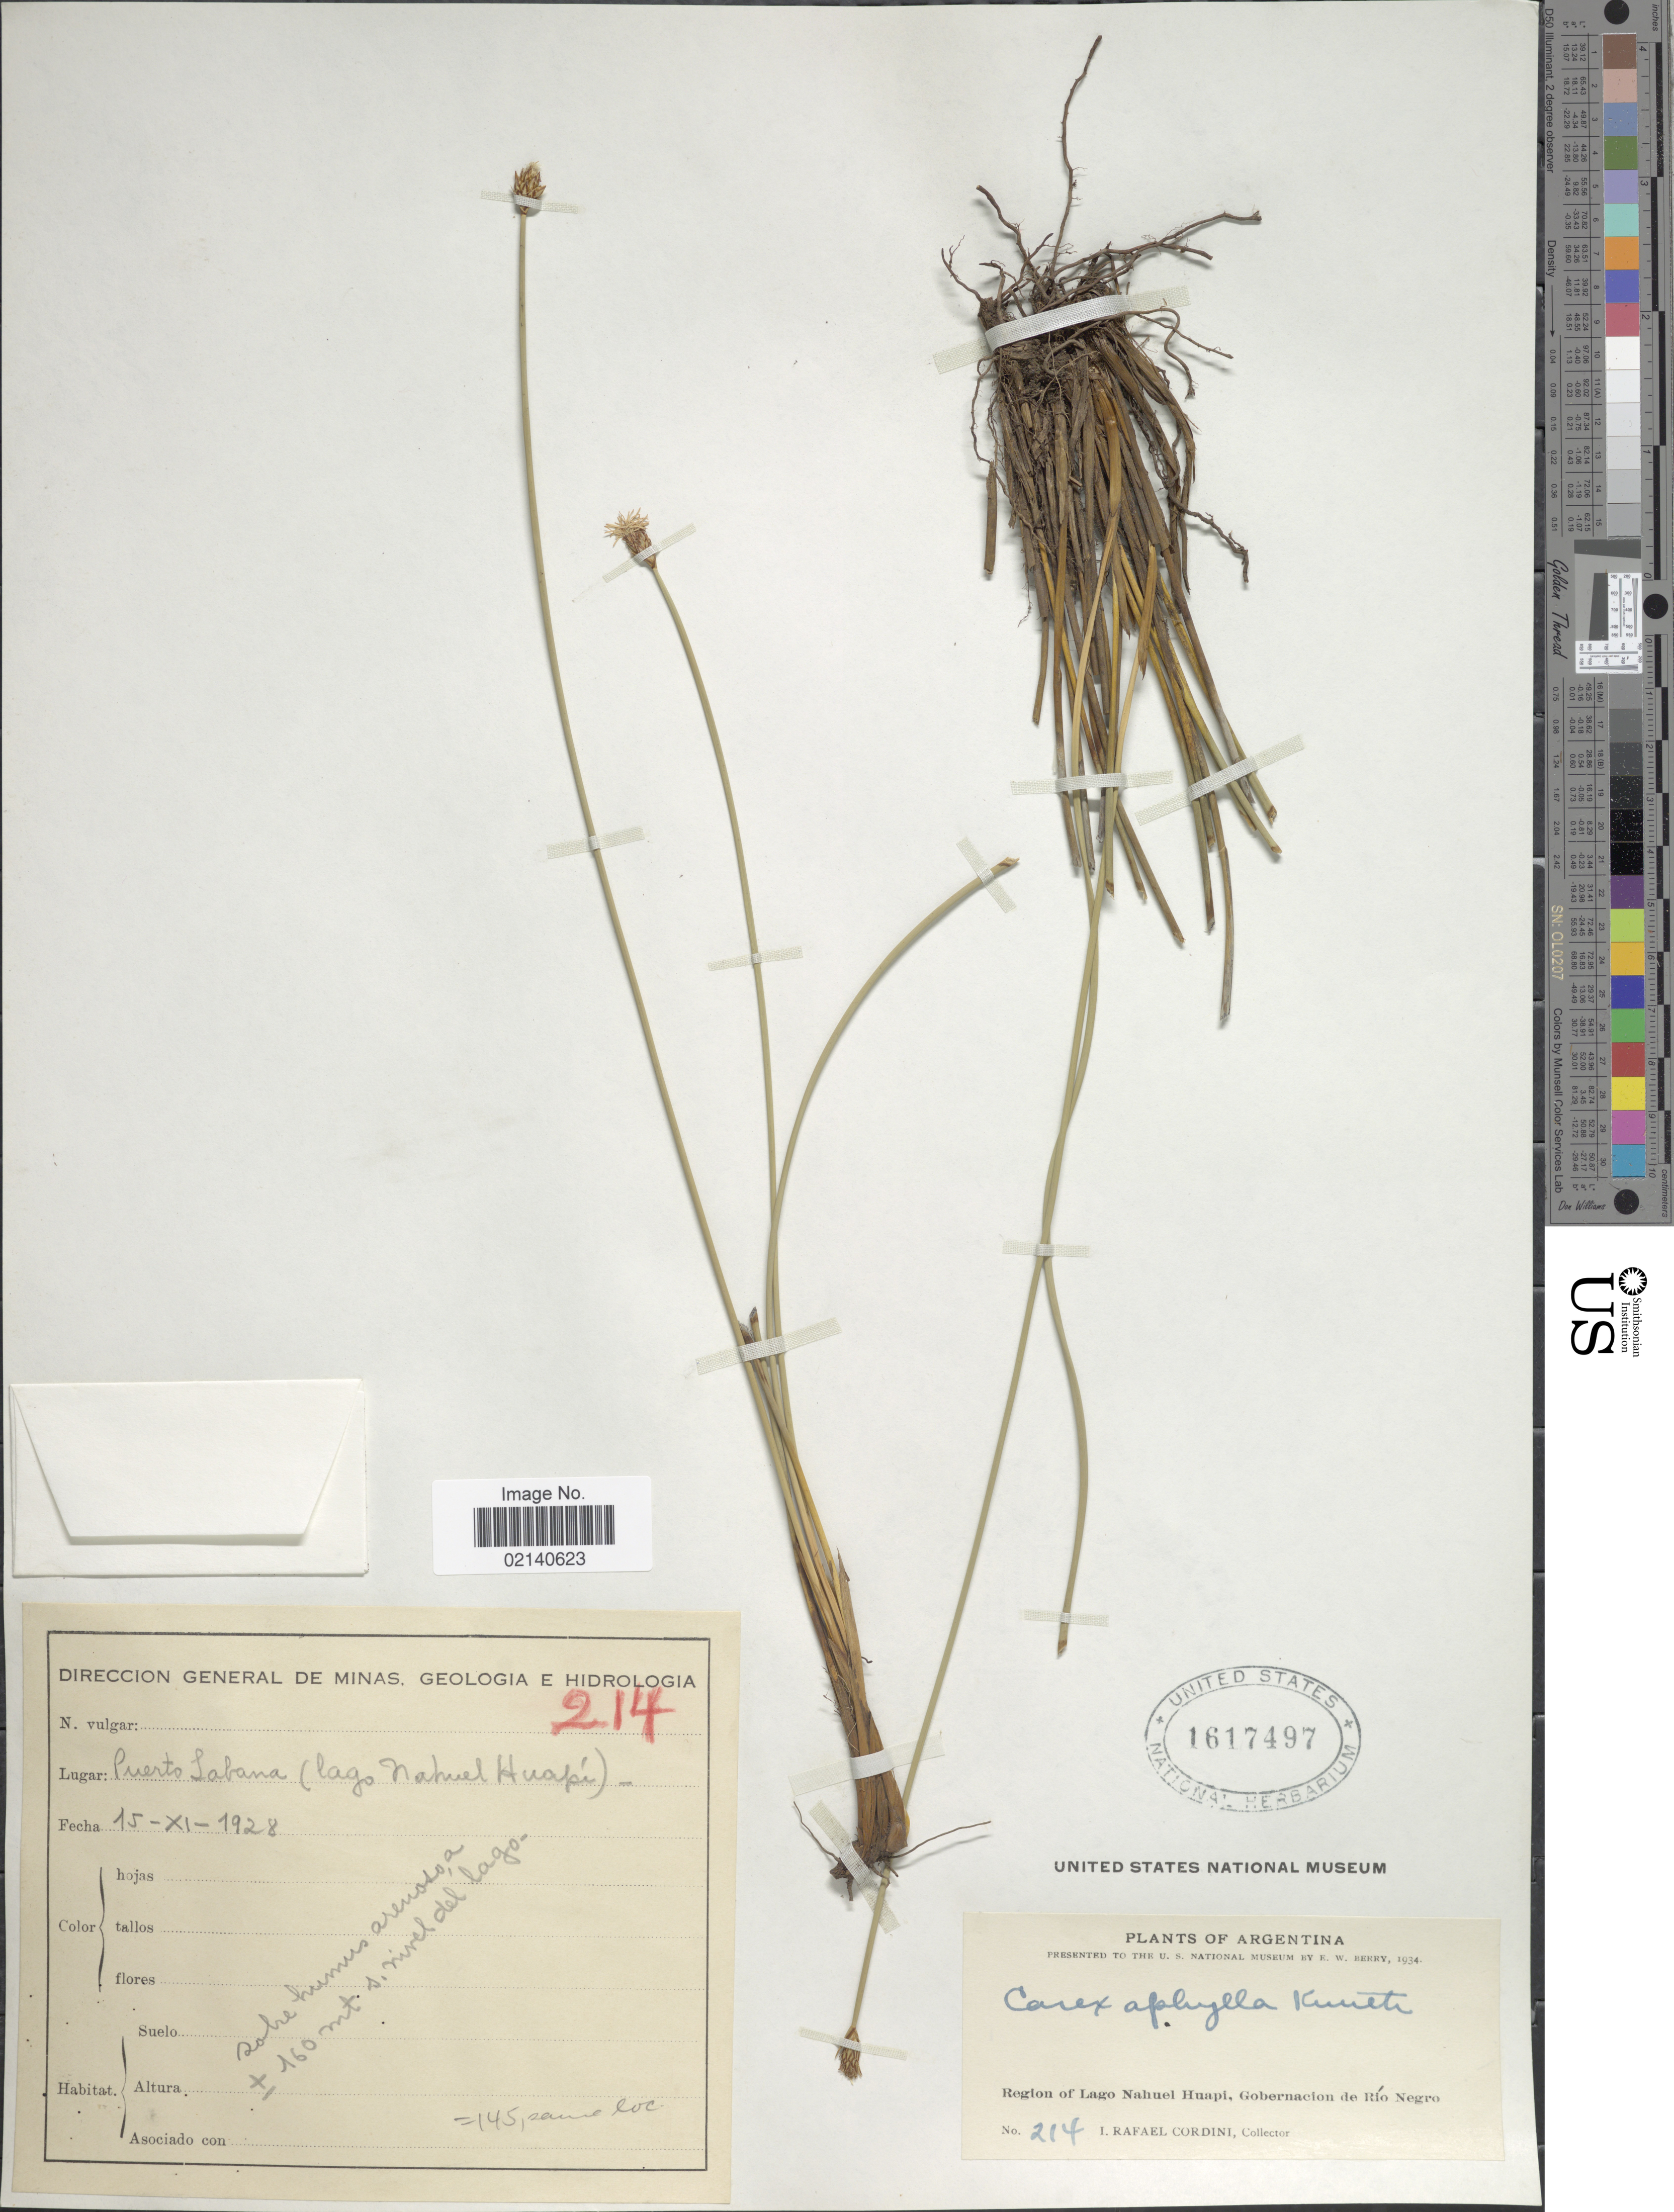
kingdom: Plantae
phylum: Tracheophyta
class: Liliopsida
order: Poales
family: Cyperaceae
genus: Carex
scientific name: Carex aphylla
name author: Kunth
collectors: I. Cordini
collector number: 214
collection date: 1928-11-15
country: Argentina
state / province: Rio Negro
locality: Region of Lago Nahuel Huapi, Gobernacion de Rio Negro. Puerto Sabana (lago Nahuel Huepi)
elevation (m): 160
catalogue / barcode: US 1617497